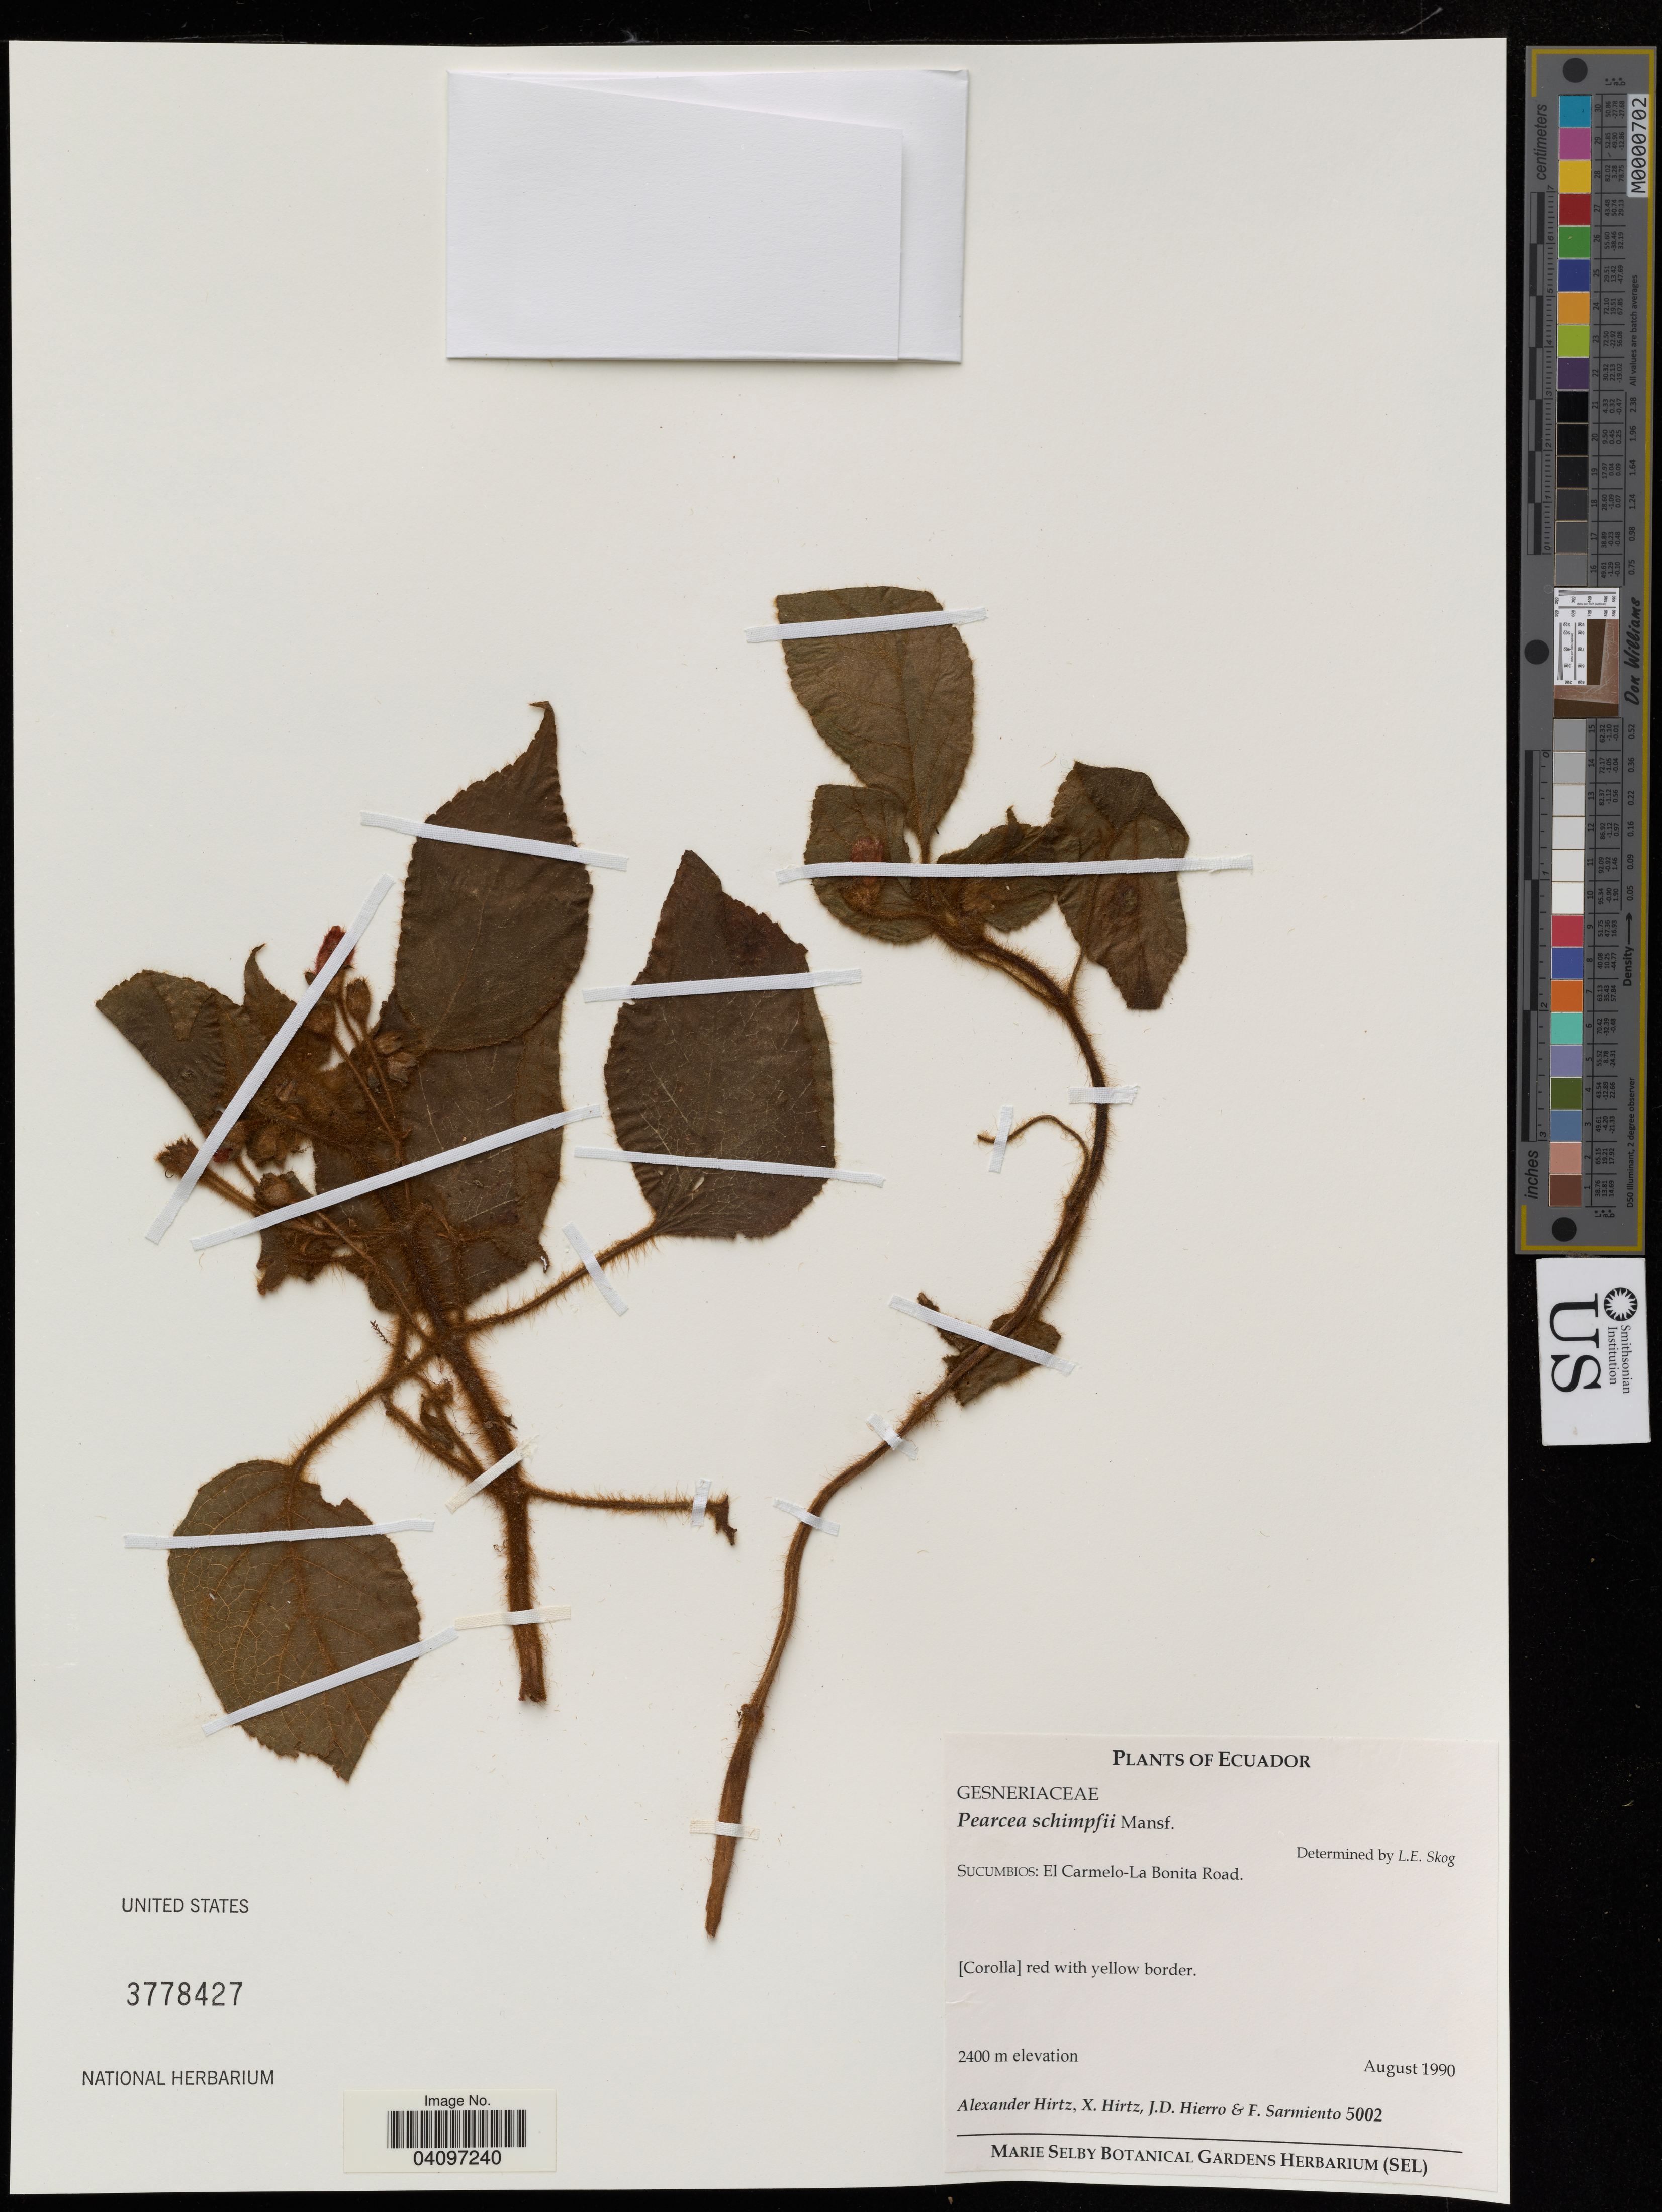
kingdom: Plantae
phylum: Tracheophyta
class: Magnoliopsida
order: Lamiales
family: Gesneriaceae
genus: Pearcea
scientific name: Pearcea schimpfii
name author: Mansf.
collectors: A. Hirtz, X. Hirtz & J. Hierro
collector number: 5002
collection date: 1990-08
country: Ecuador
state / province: Sucumbíos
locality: El Carmelo-La Bonita Road.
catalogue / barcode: US 3778427